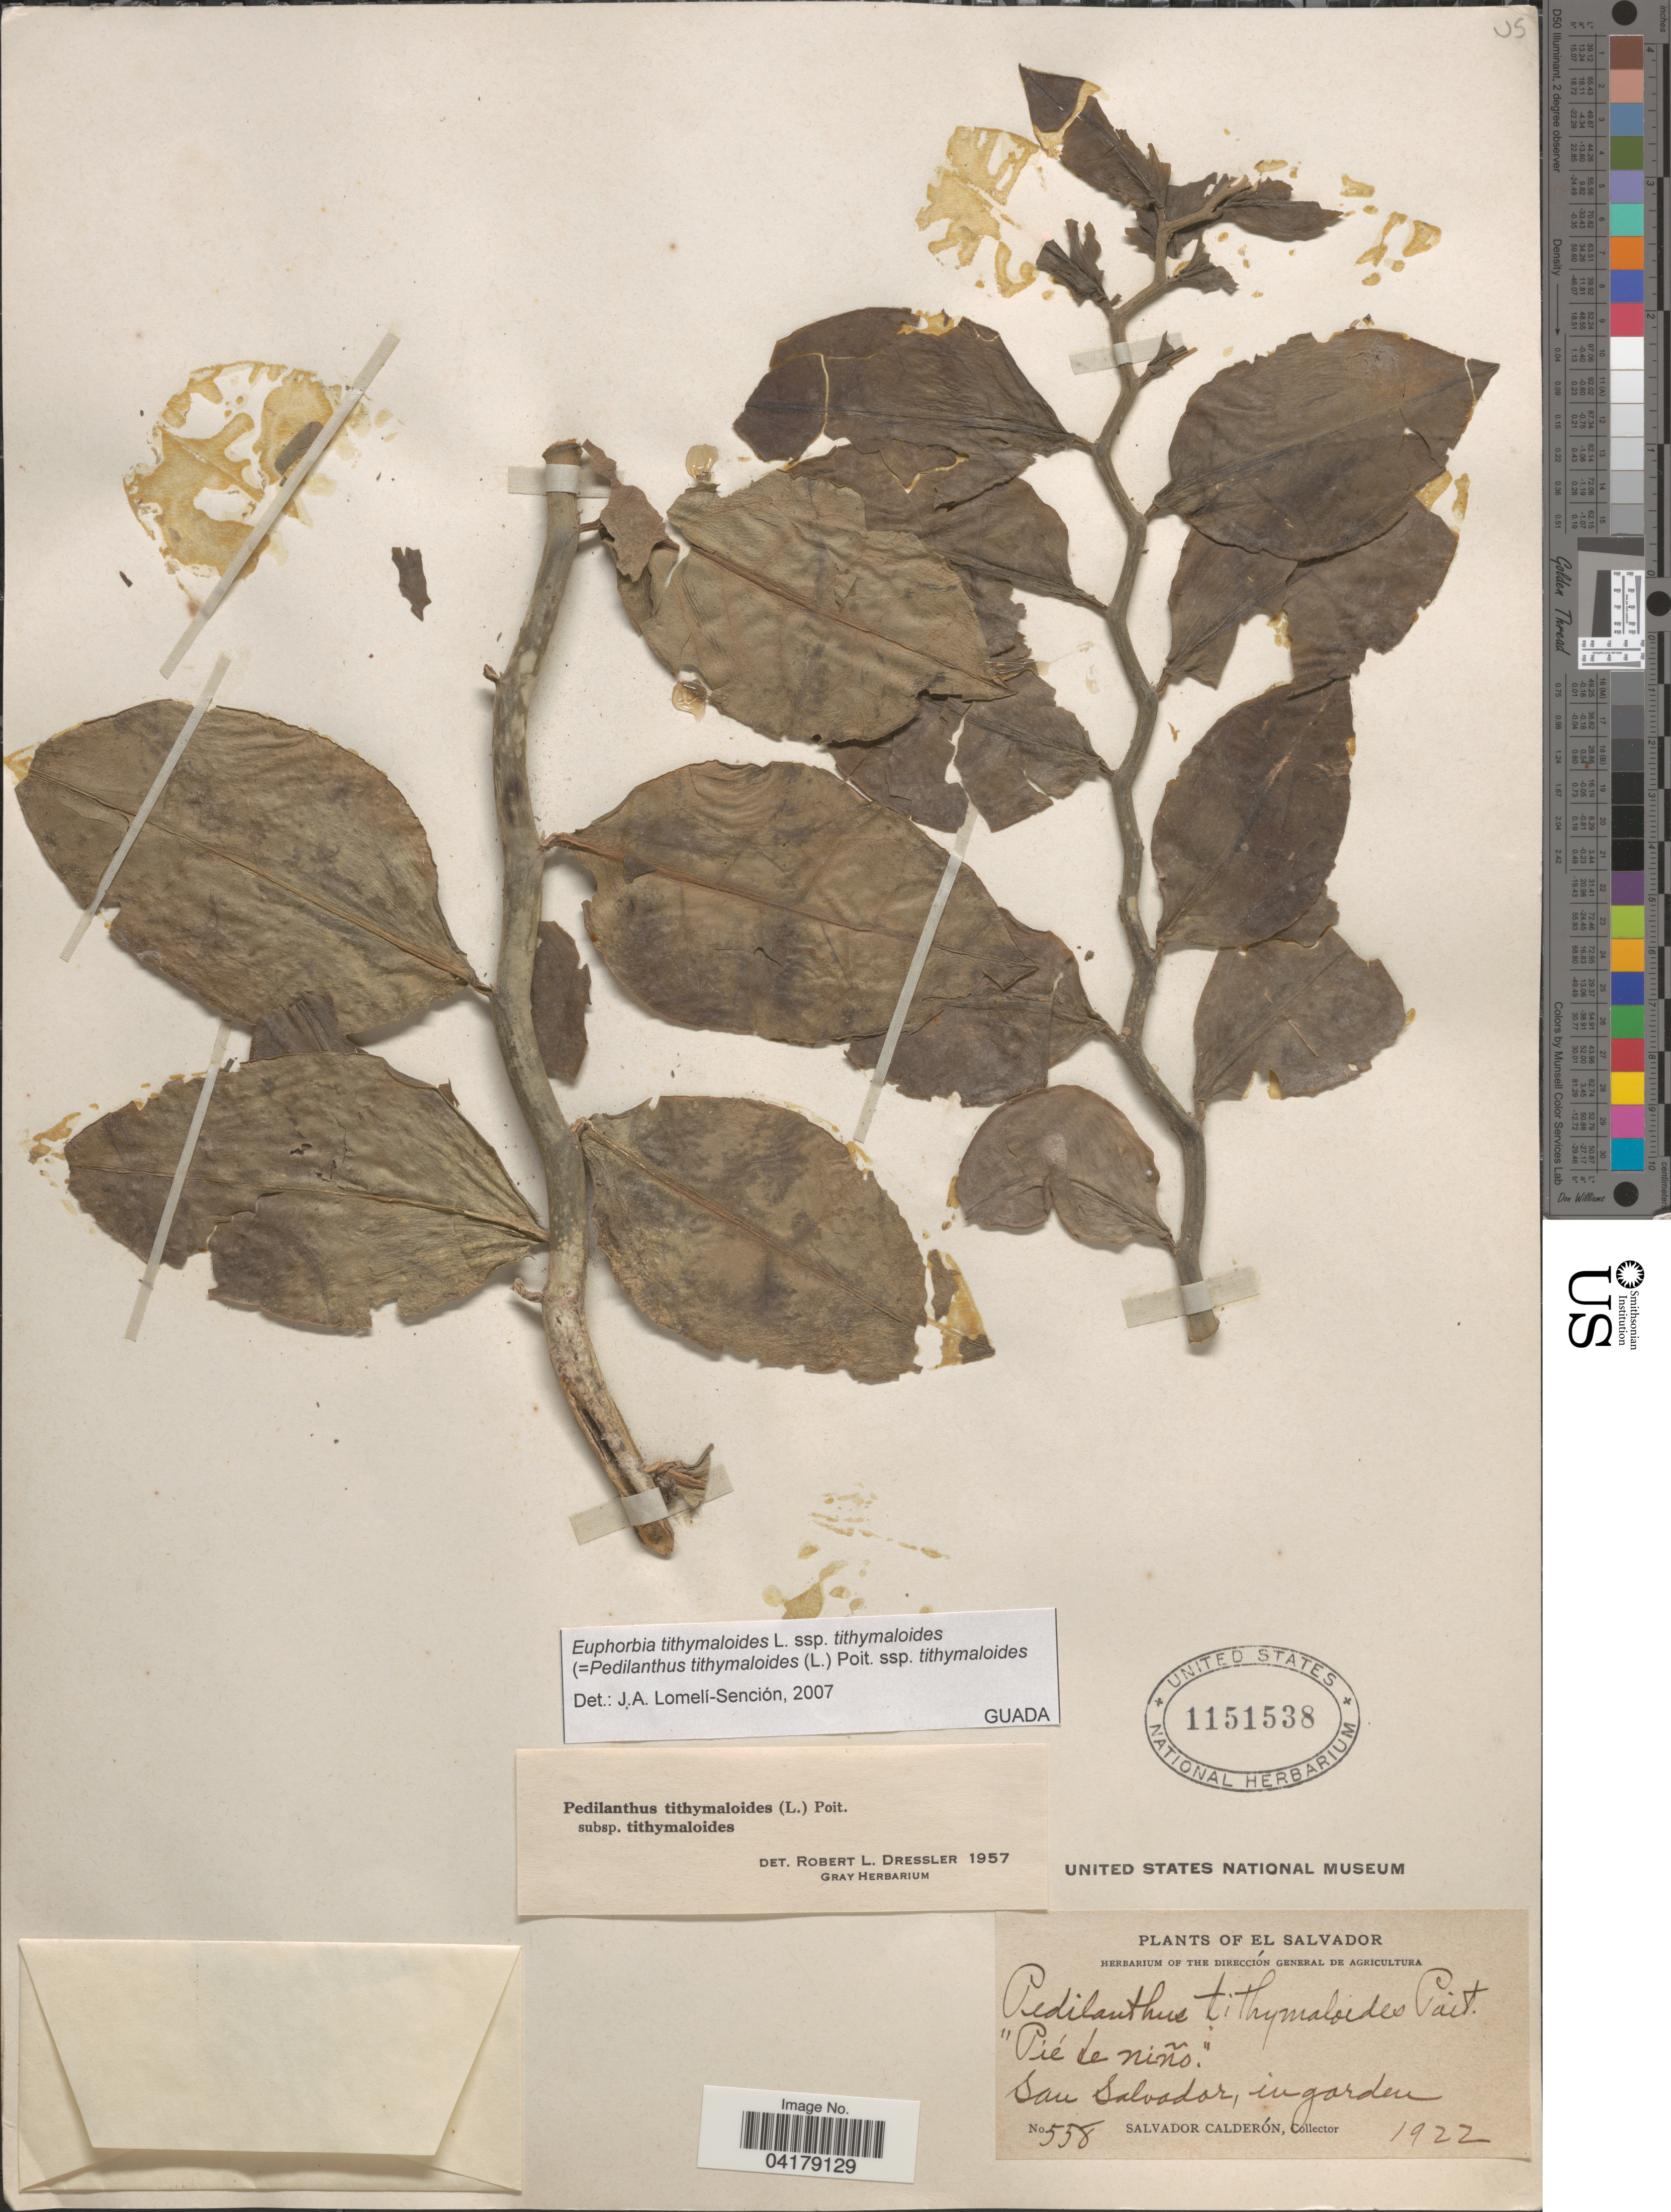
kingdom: Plantae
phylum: Tracheophyta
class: Magnoliopsida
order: Malpighiales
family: Euphorbiaceae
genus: Euphorbia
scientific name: Euphorbia tithymaloides subsp. tithymaloides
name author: L.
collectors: S. Calderón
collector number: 558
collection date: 1922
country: El Salvador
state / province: San Salvador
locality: Pié de niño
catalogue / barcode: US 1151538